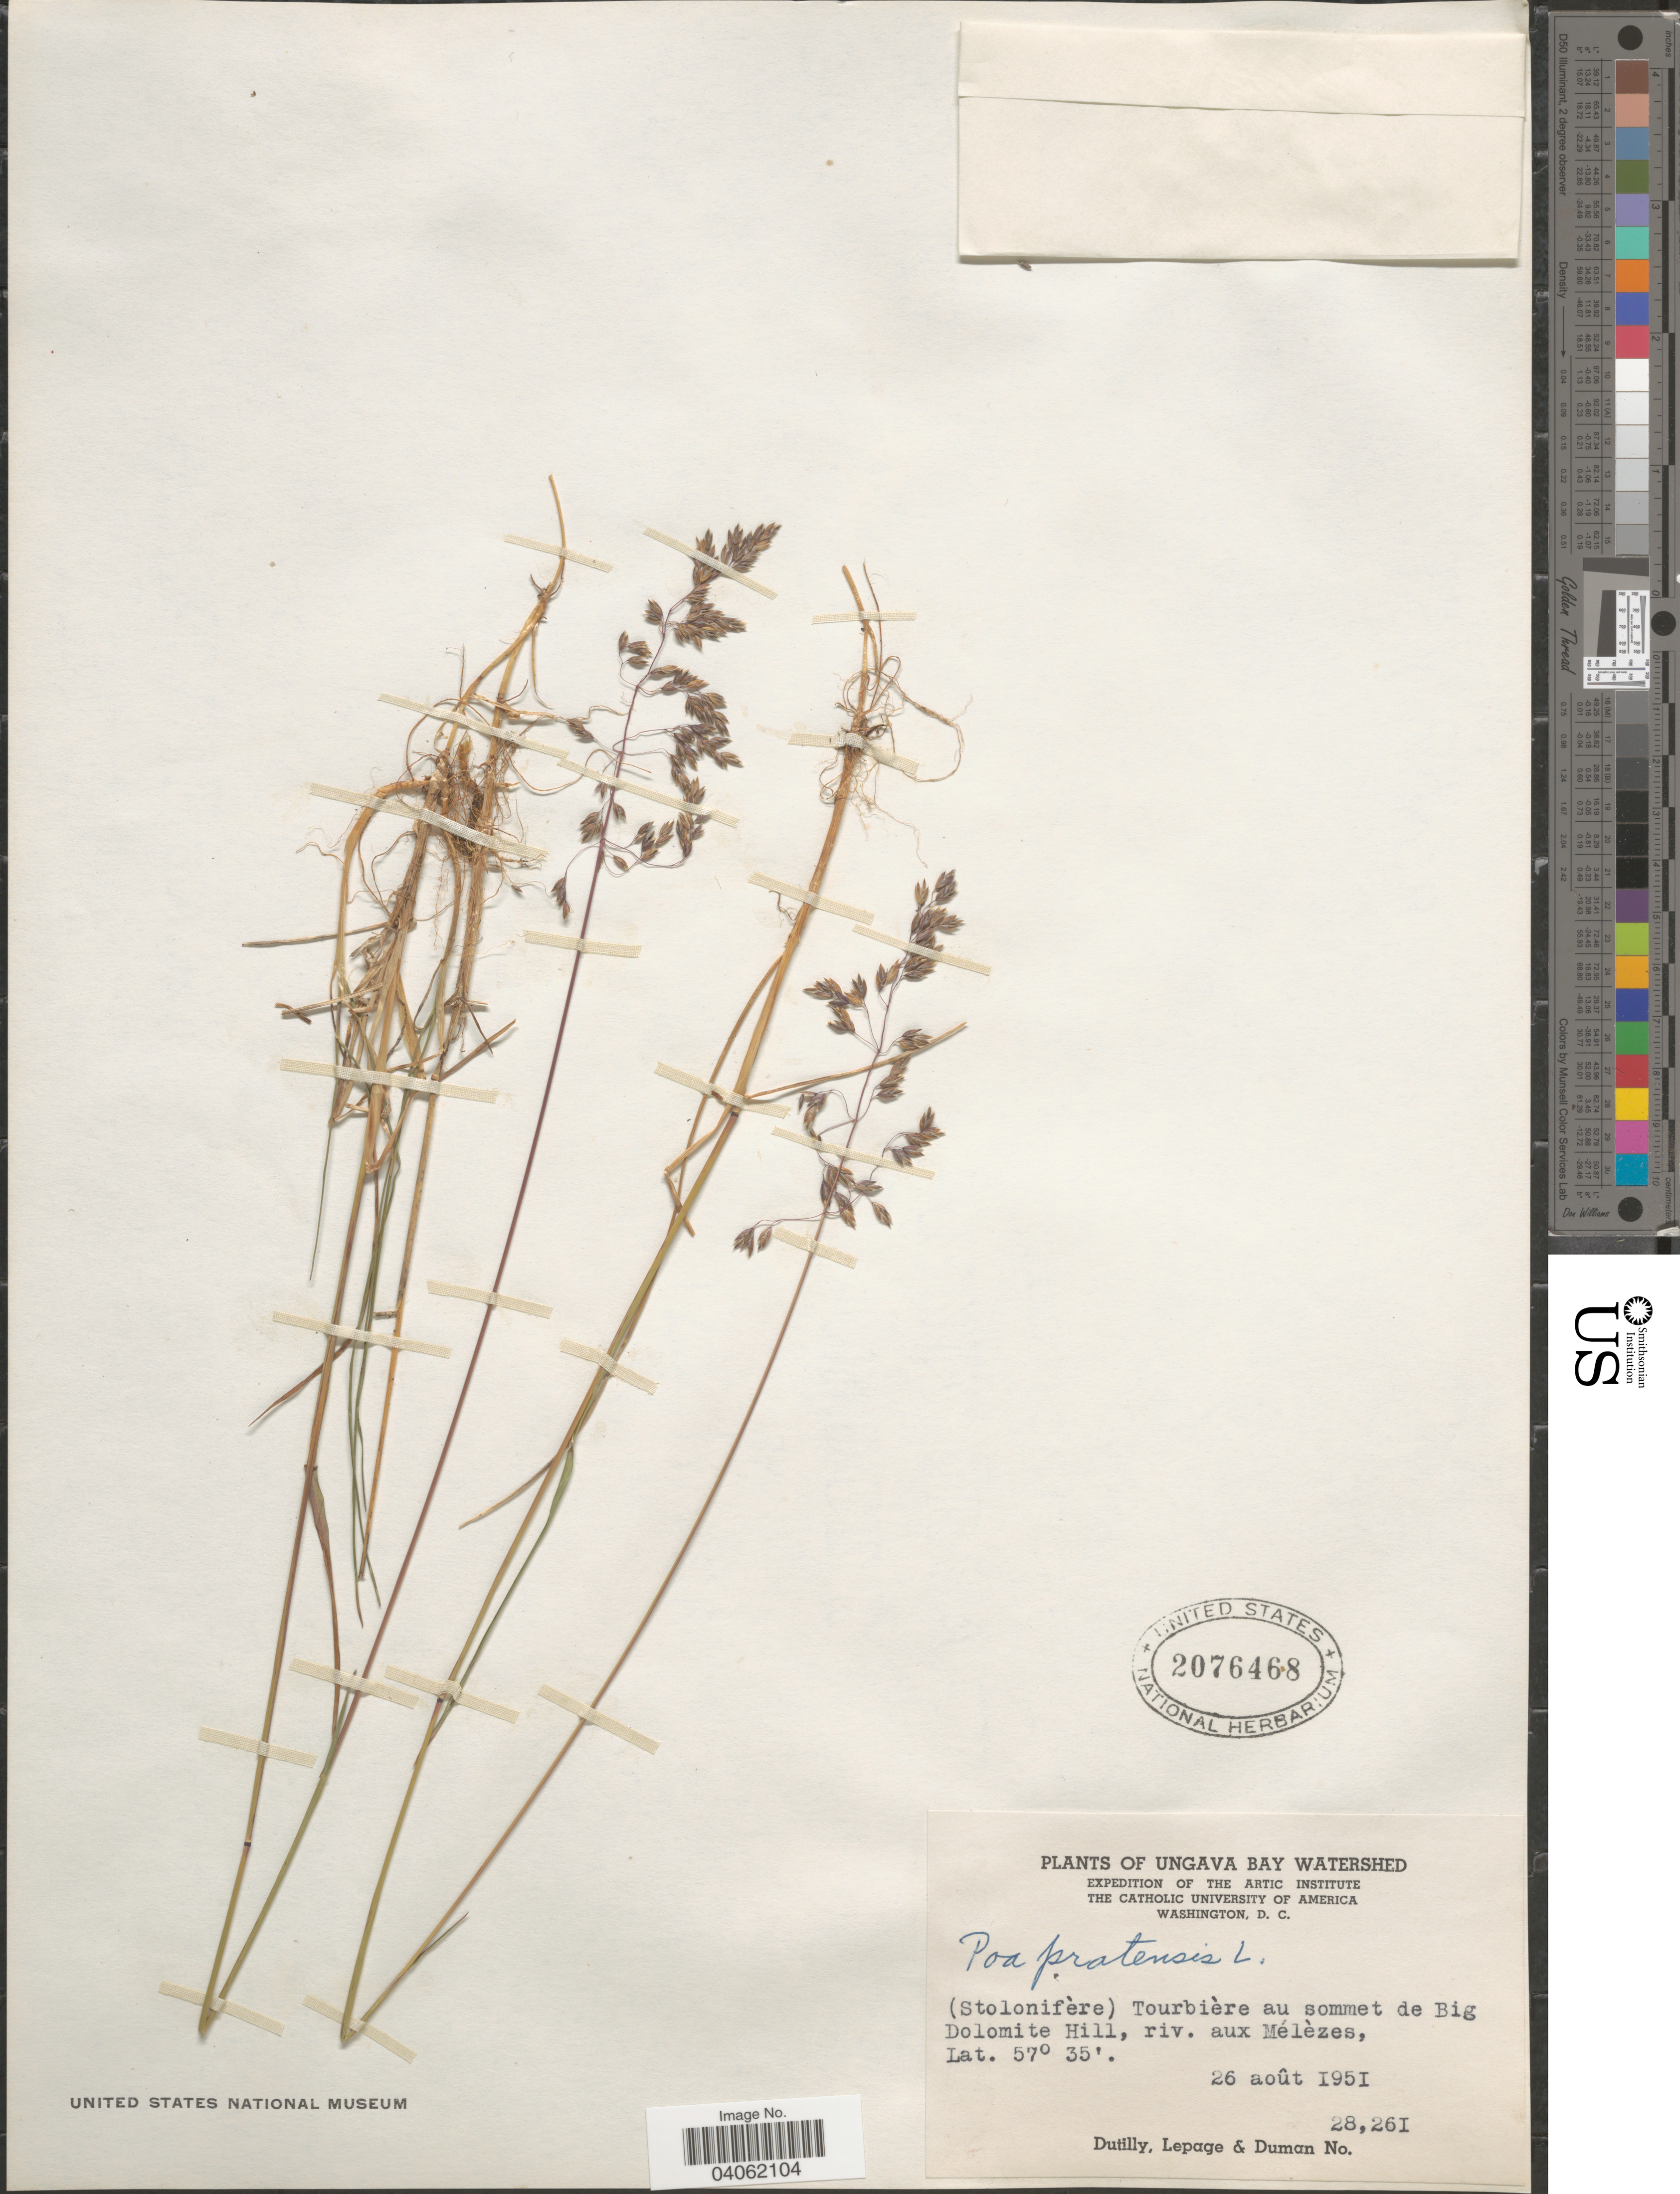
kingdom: Plantae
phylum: Tracheophyta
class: Liliopsida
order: Poales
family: Poaceae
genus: Poa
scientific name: Poa pratensis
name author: L.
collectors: -. Dutilly, -. LePage & -. Duman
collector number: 28261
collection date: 1951-08-26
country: Canada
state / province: Quebec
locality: Ungava Bay Watershed. (Stolonifère) Tourbière au sommet de Big Dolomite Hill, riv. aux Mélèzes.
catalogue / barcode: US 2076468